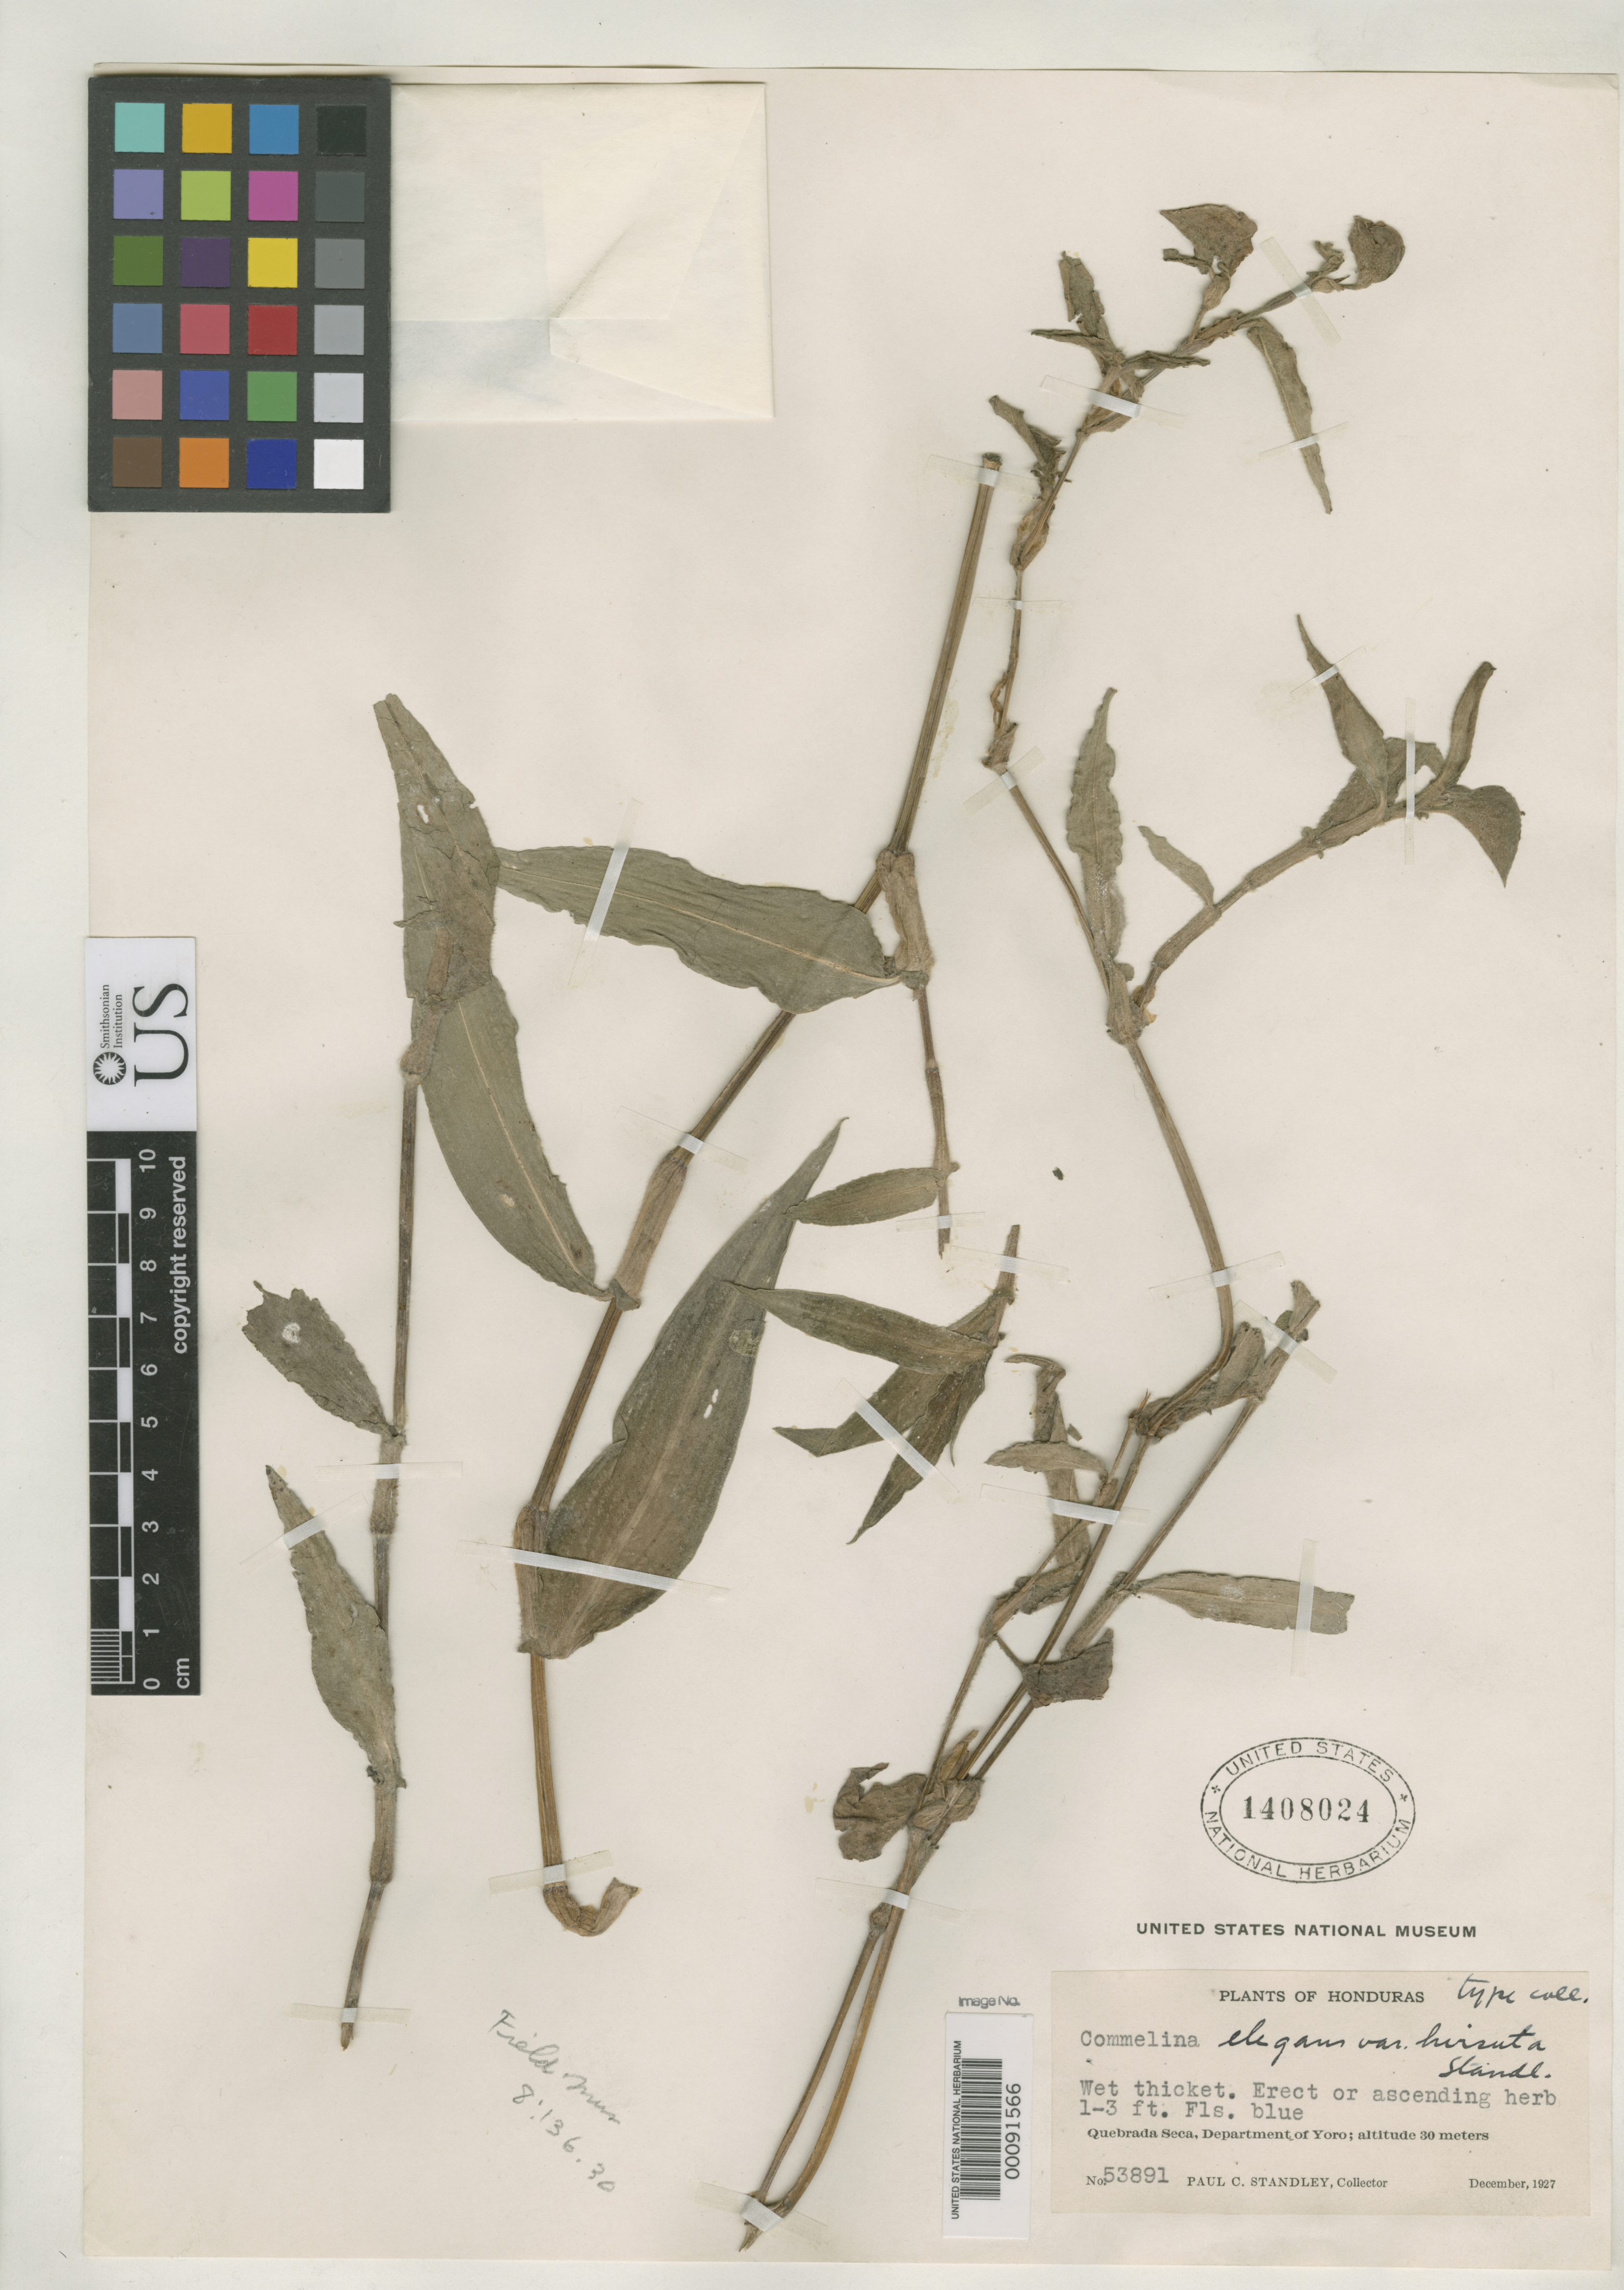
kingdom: Plantae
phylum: Tracheophyta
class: Liliopsida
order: Commelinales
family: Commelinaceae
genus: Commelina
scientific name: Commelina elegans var. hirsuta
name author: Standl.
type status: Isotype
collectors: P. C. Standley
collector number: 53891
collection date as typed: Dec 1927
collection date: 1927-12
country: Honduras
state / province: Yoro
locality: Quebrada Seca.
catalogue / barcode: US 1408024